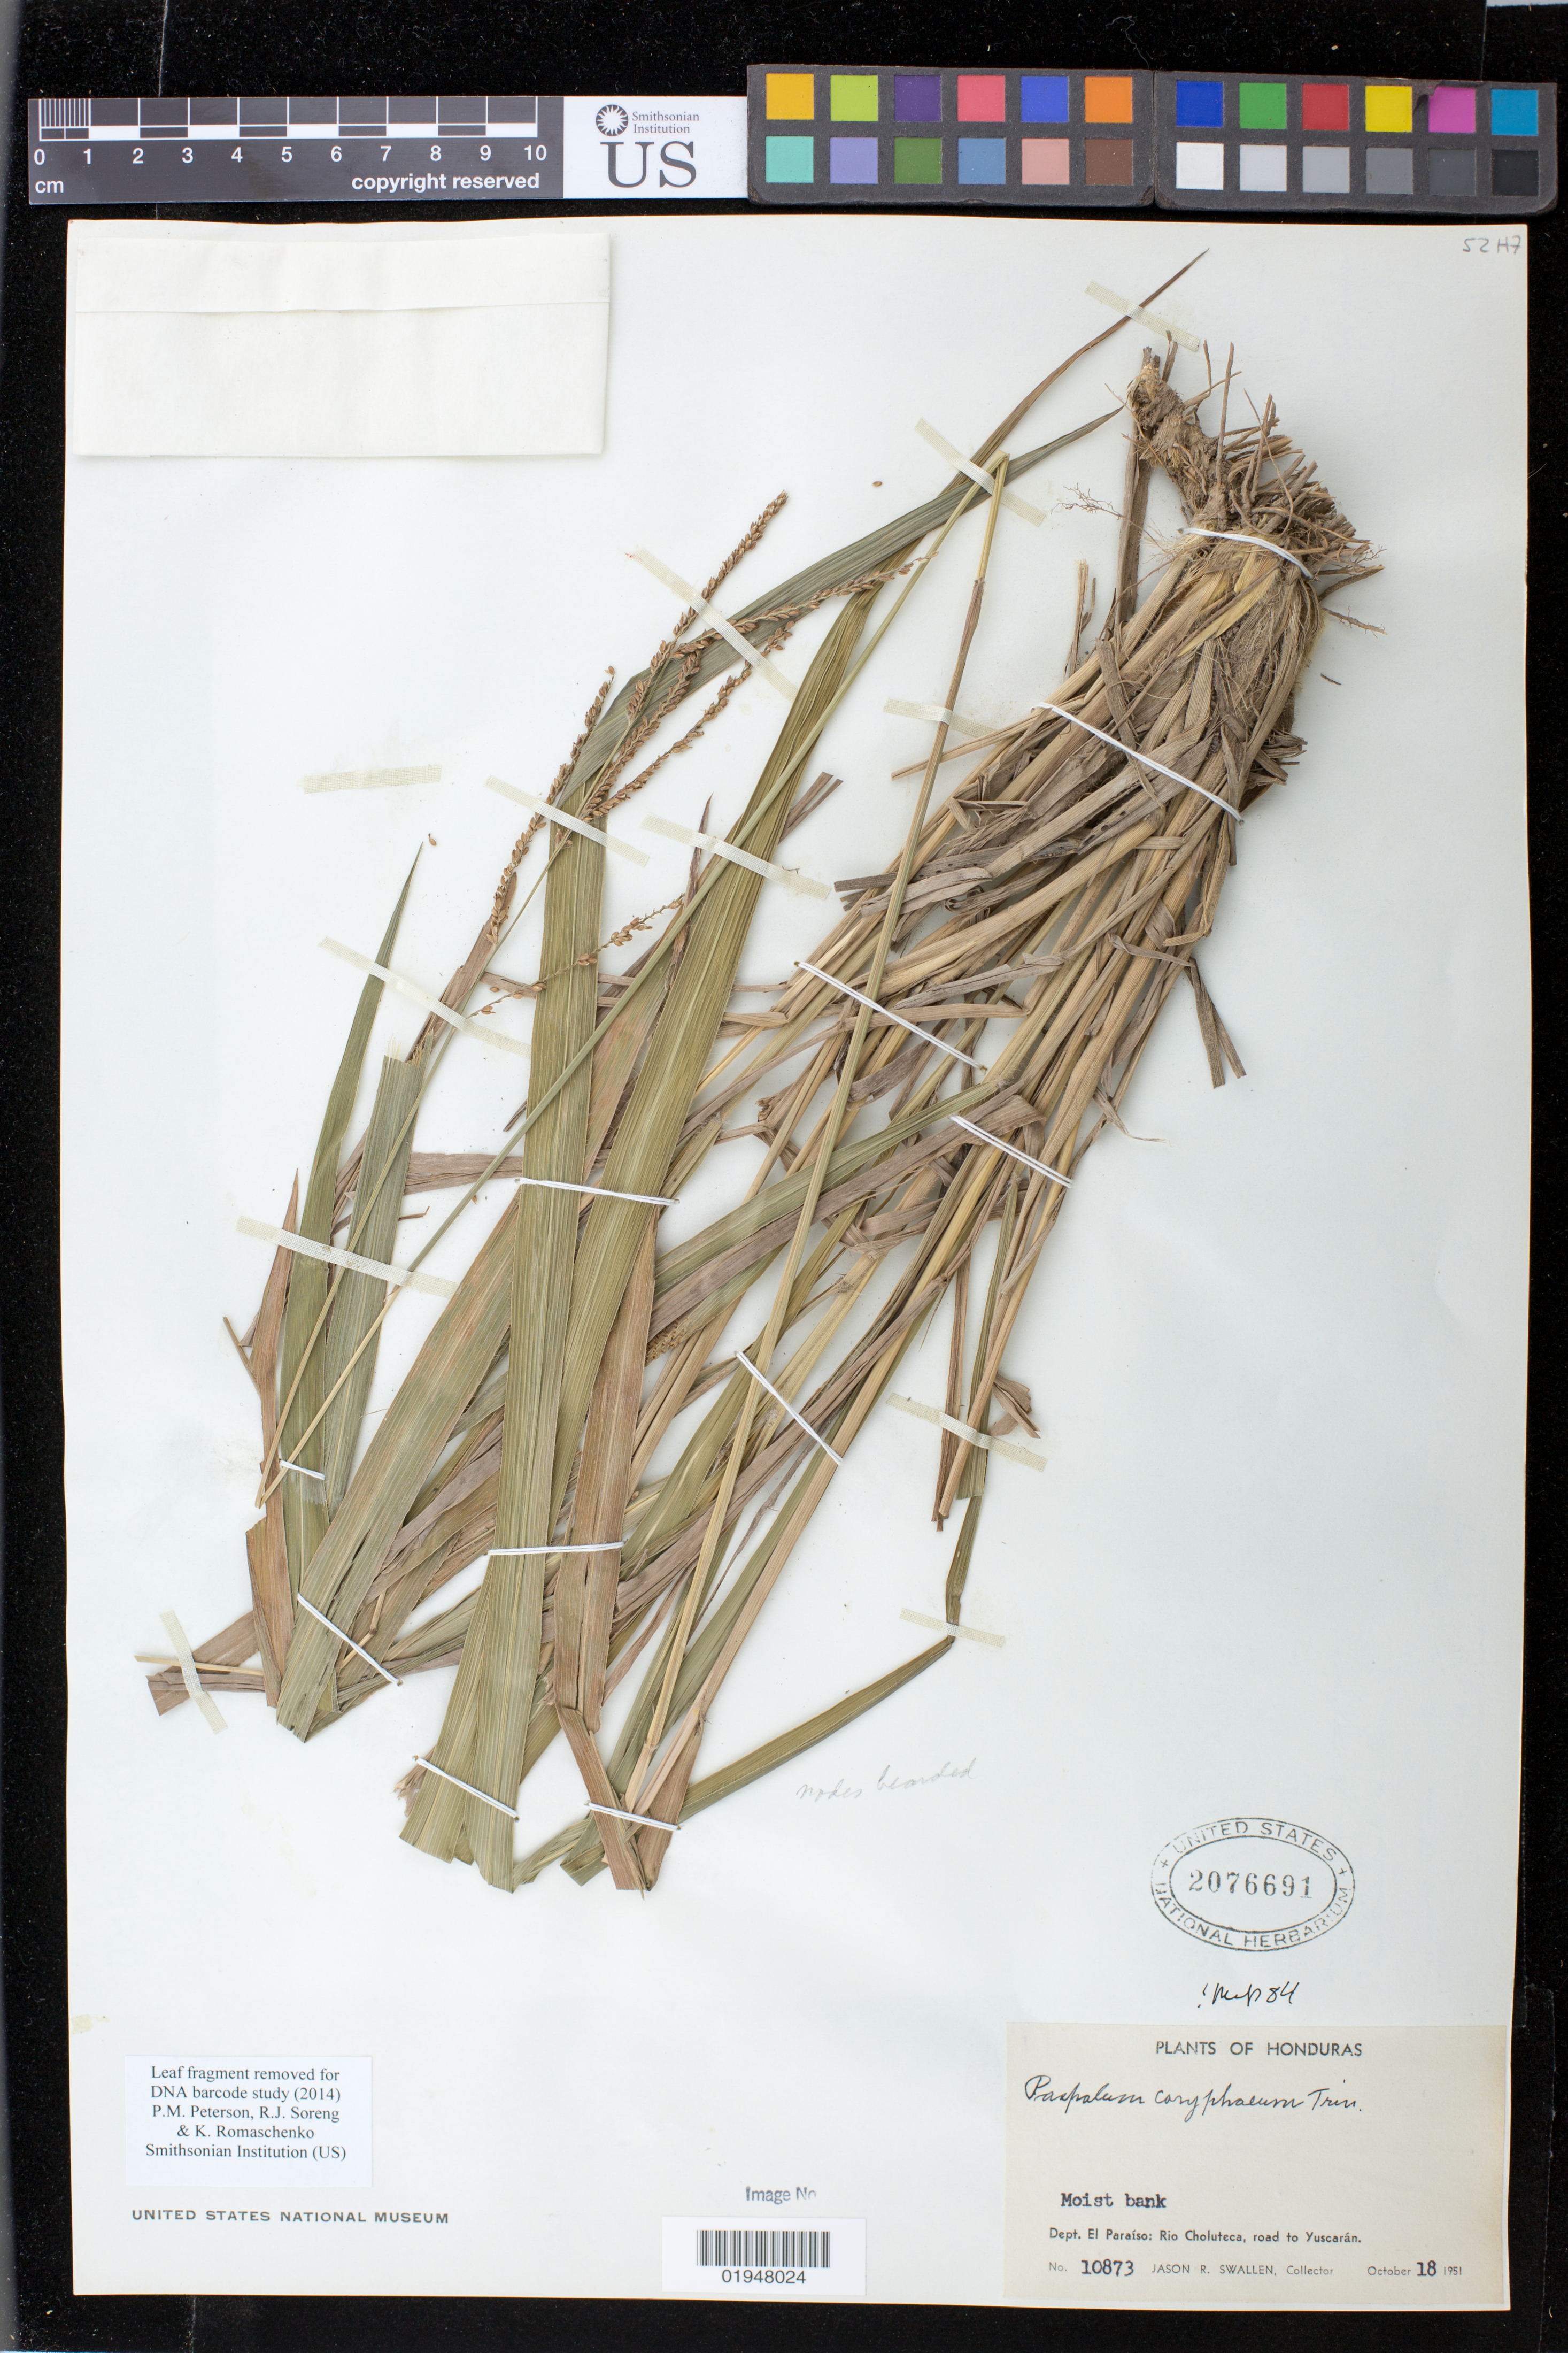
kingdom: Plantae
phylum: Tracheophyta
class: Liliopsida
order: Poales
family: Poaceae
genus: Paspalum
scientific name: Paspalum coryphaeum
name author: Trin.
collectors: J. R. Swallen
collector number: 10873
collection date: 1951-10-18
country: Honduras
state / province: El Paraíso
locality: Dept. El Paraíso: Rio Choluteca, road to Yuscarán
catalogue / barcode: US 2076691